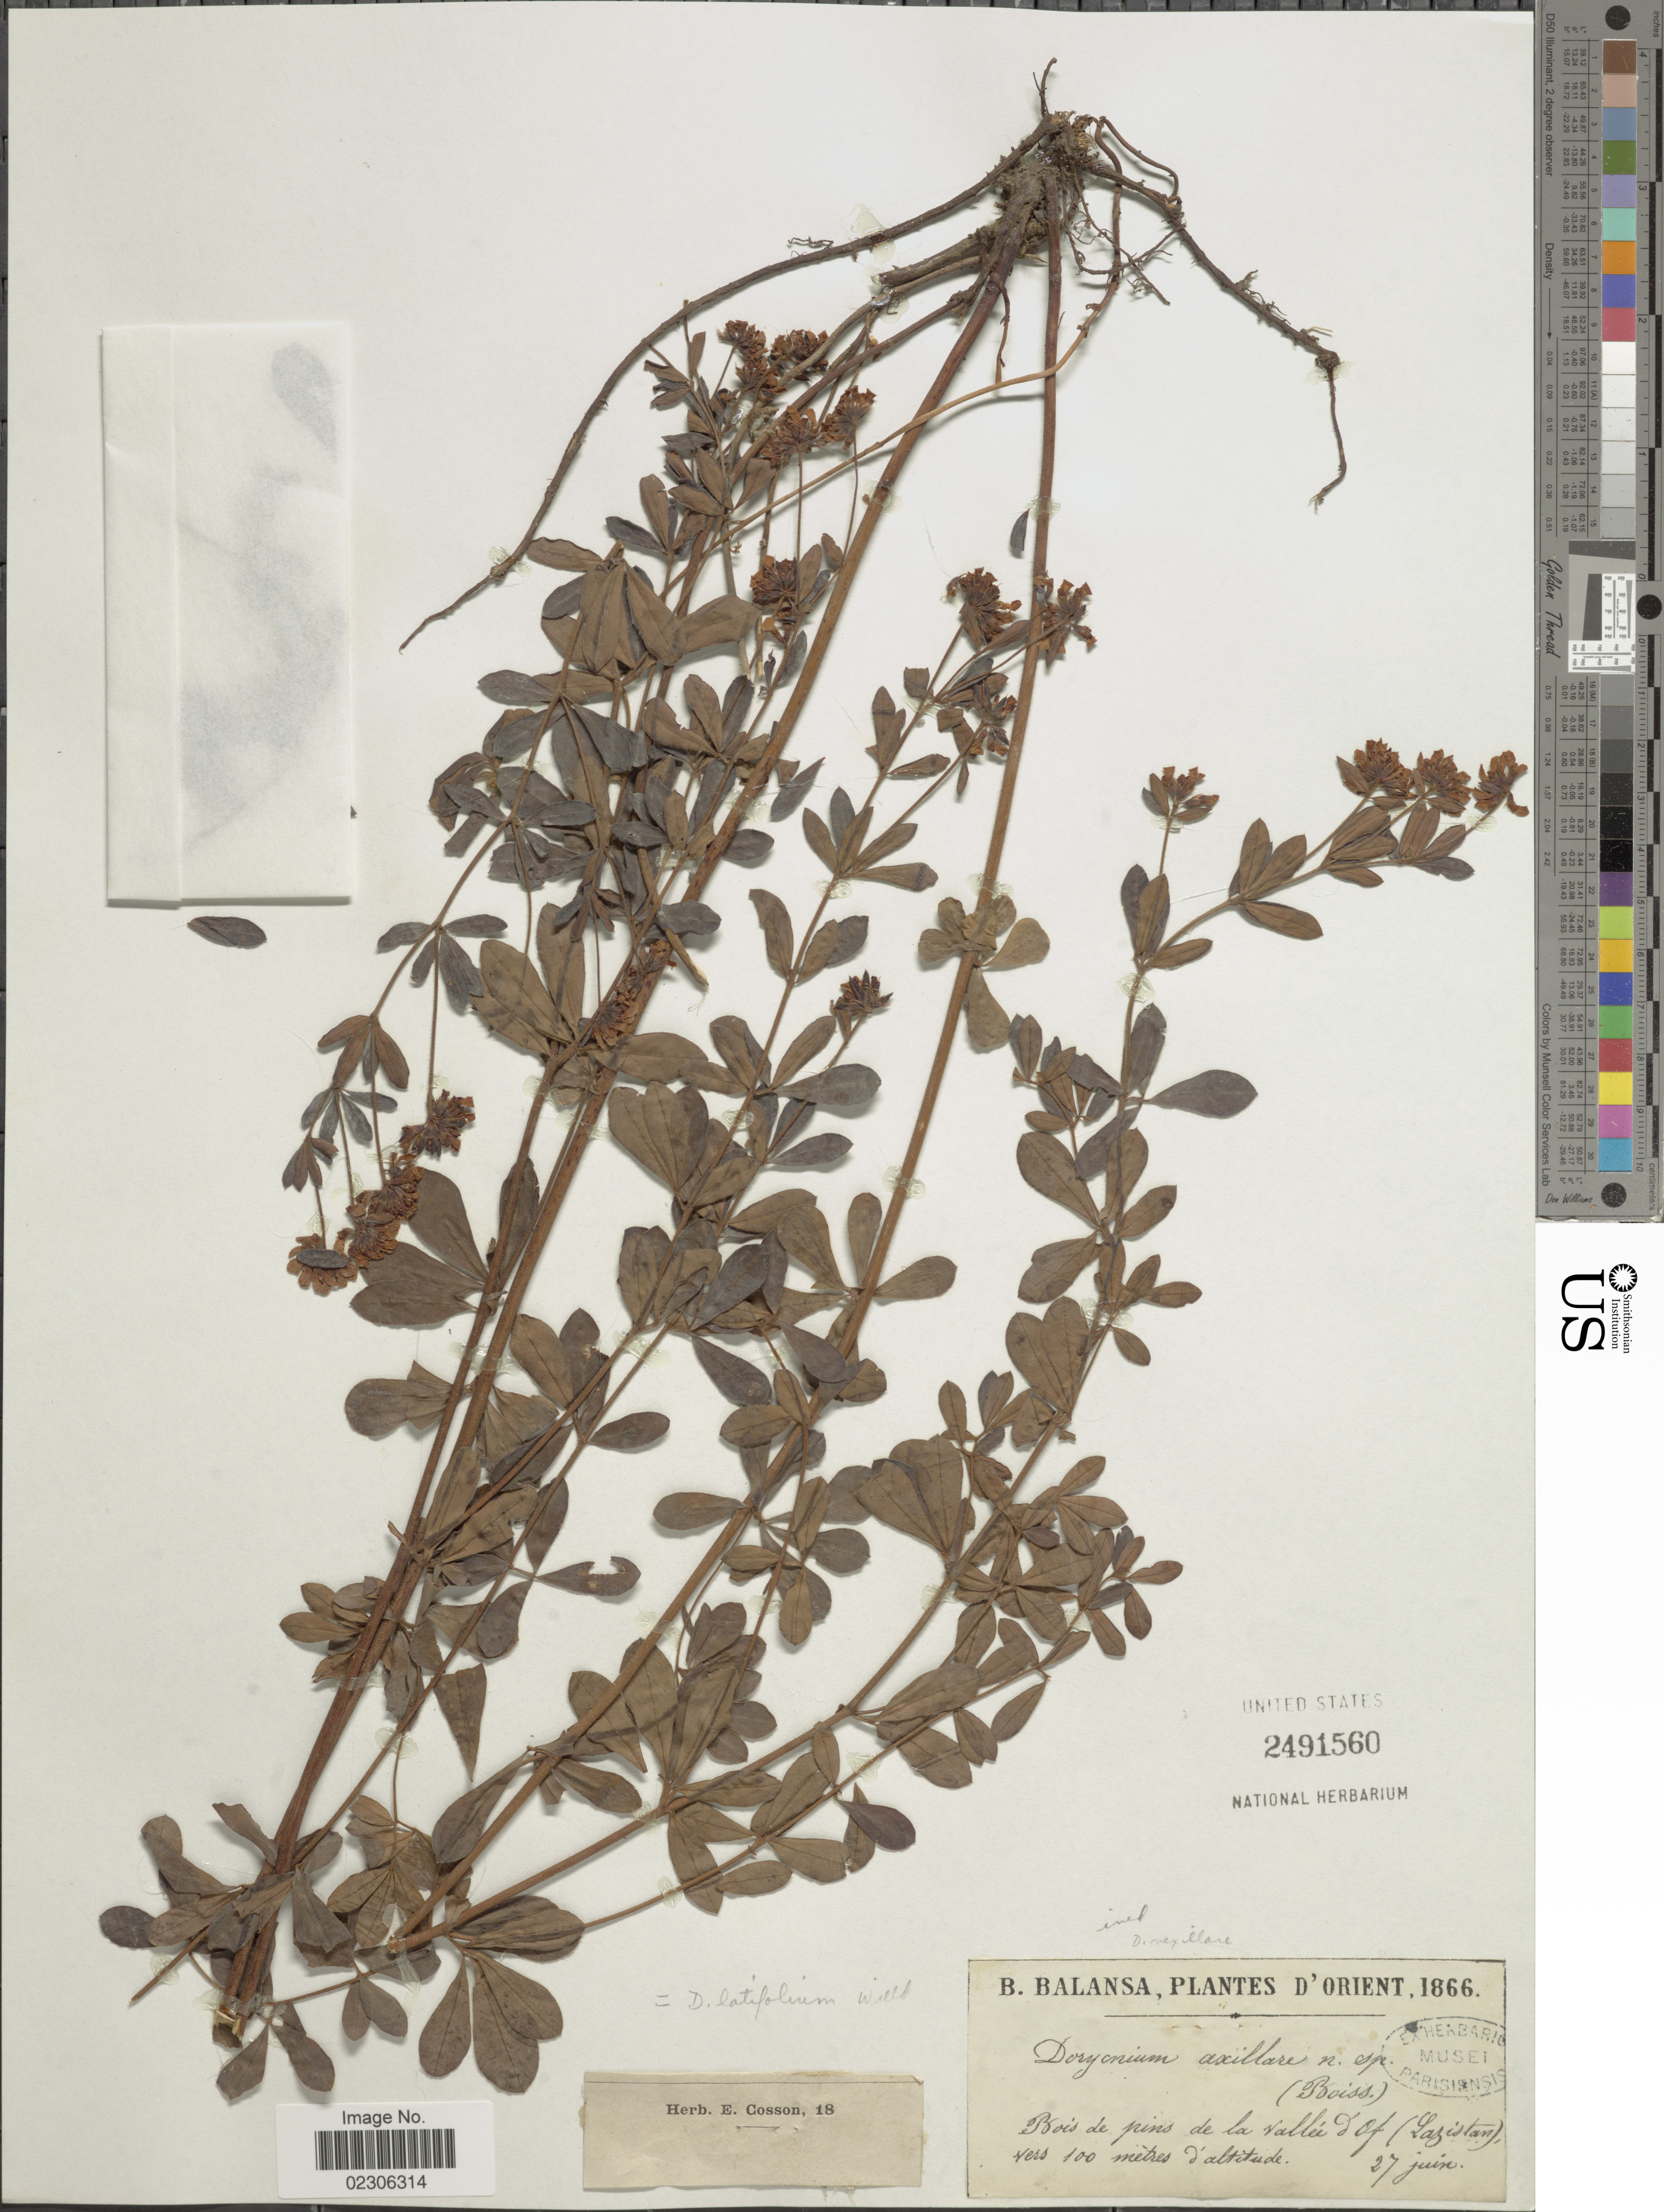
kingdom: Plantae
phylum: Tracheophyta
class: Magnoliopsida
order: Fabales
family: Fabaceae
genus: Dorycnium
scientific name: Dorycnium latifolium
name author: Willd.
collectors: B. Balansa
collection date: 1866-06-27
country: Turkey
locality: D'Orient, Bois de pins de la vallee d of (Lazistan)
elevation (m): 100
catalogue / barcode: US 2491560